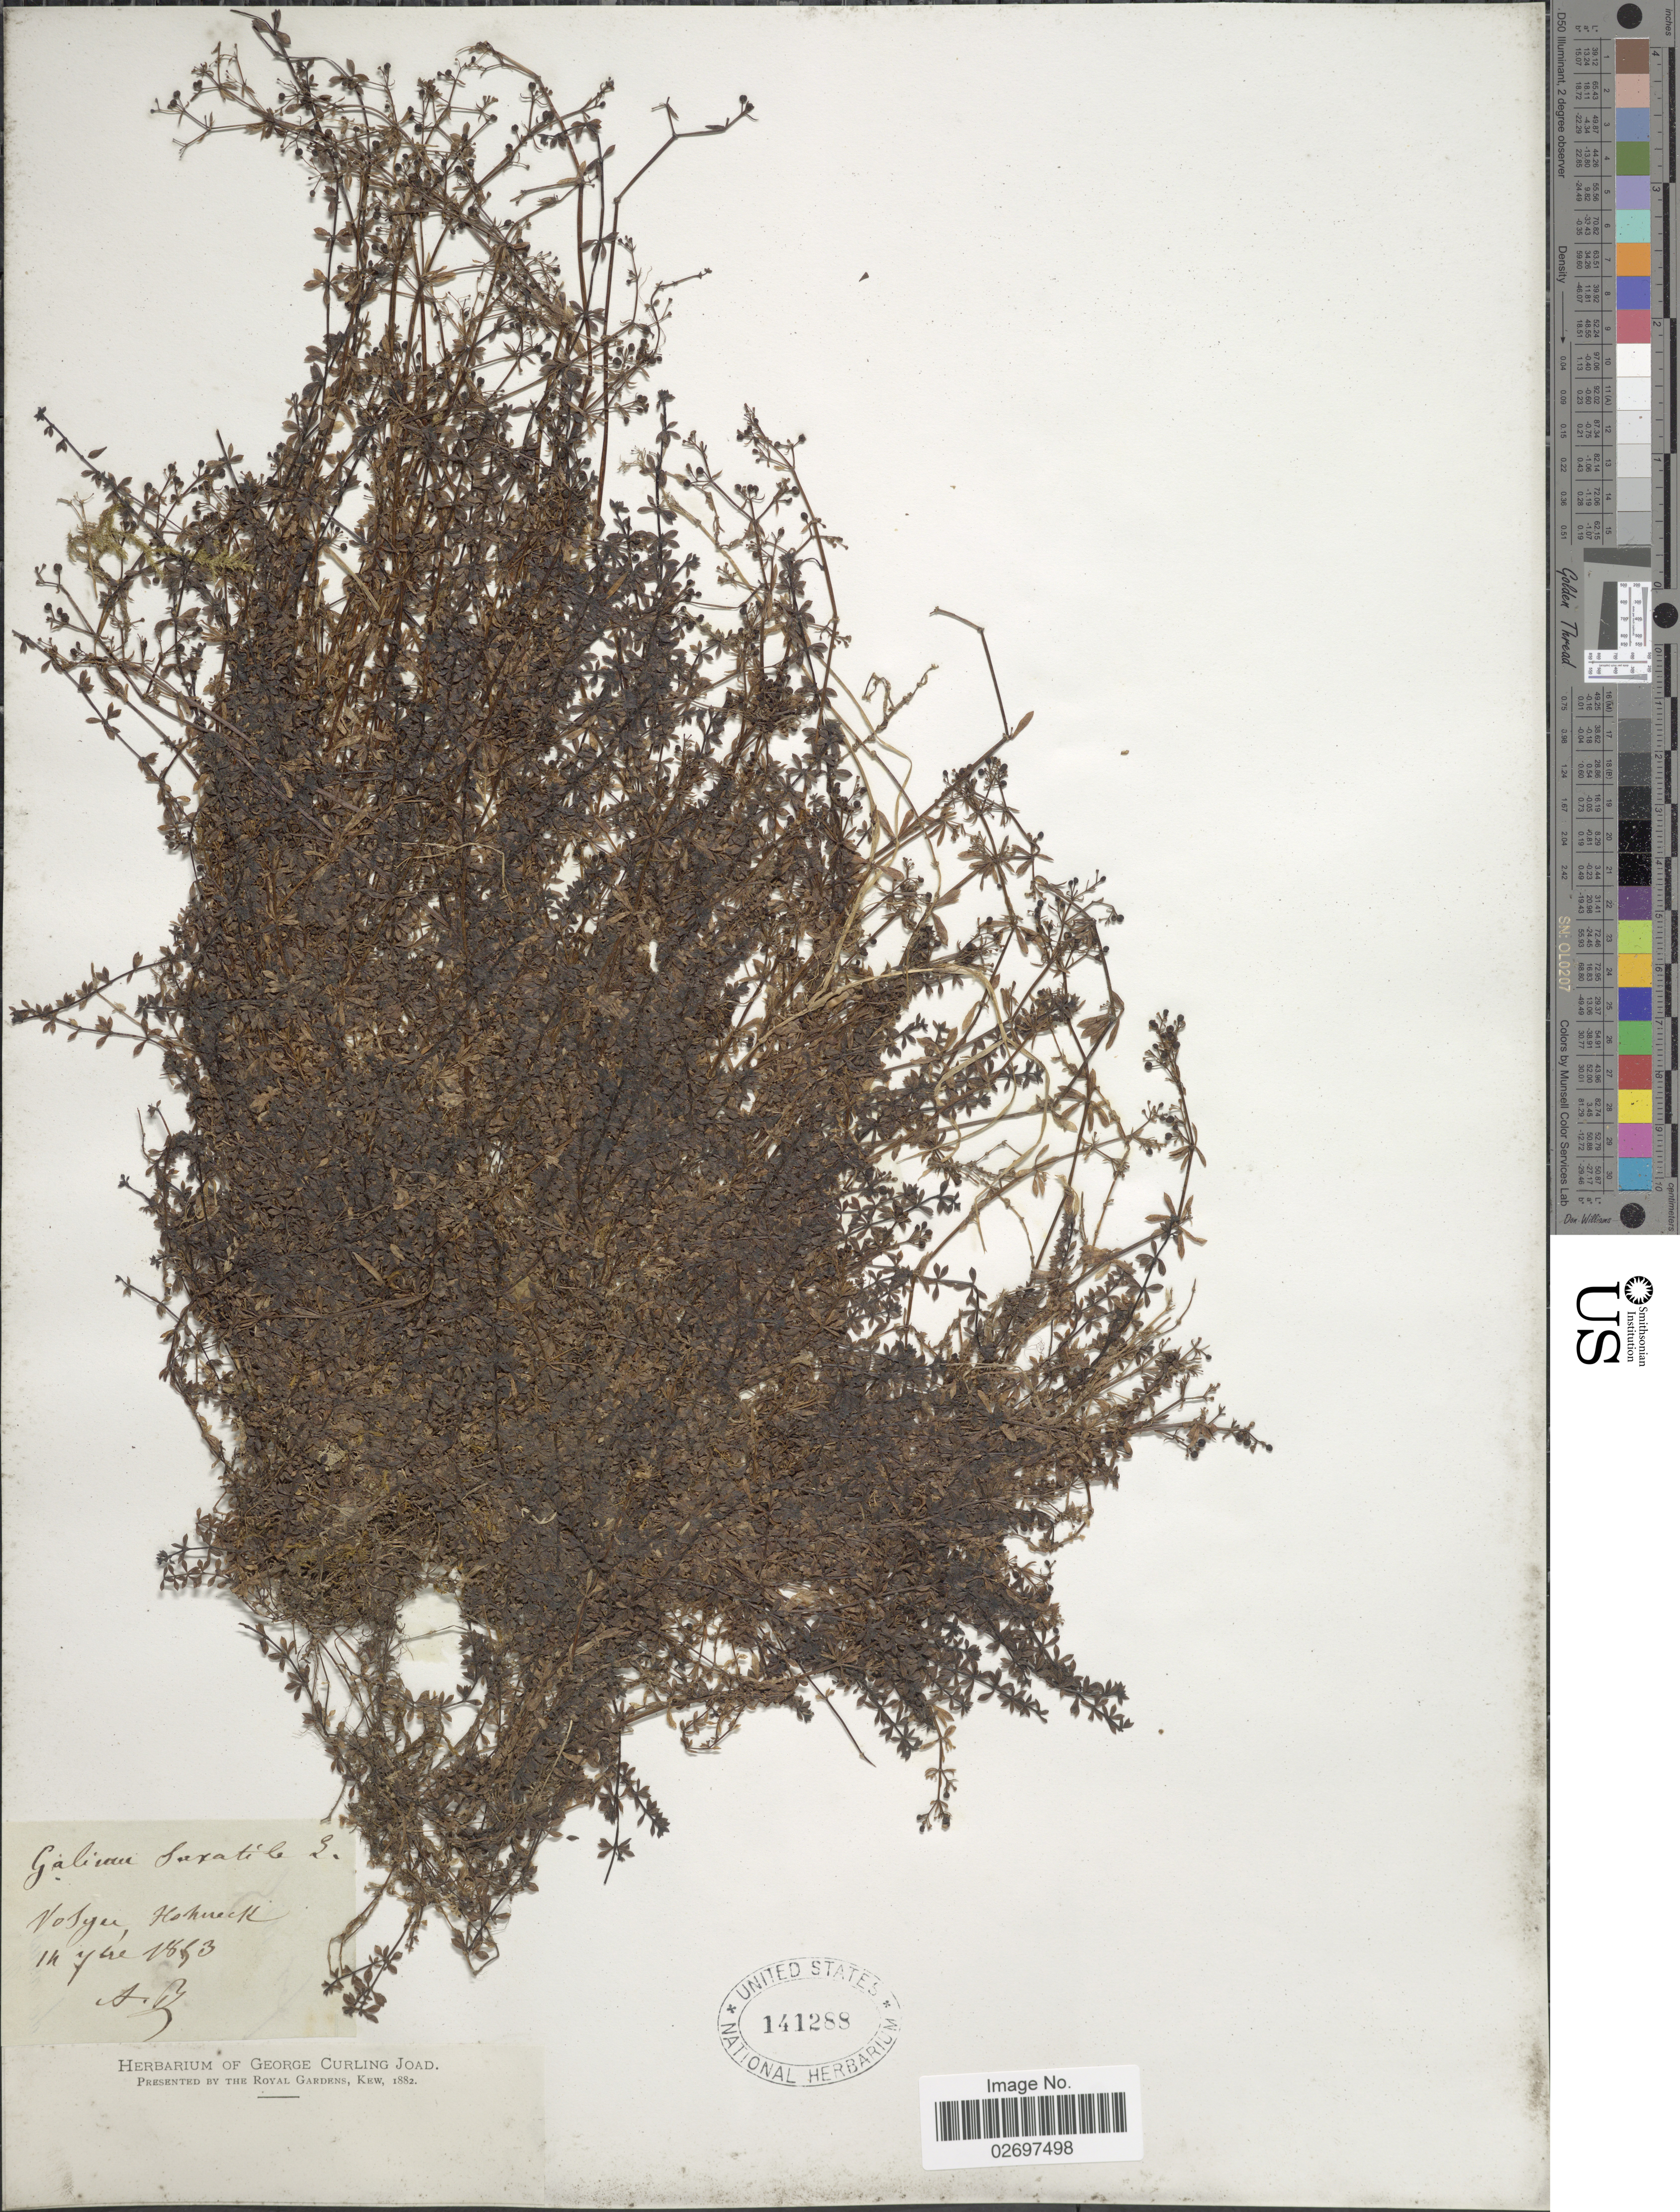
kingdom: Plantae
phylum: Tracheophyta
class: Magnoliopsida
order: Gentianales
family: Rubiaceae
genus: Galium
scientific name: Galium saxatile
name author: L.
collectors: A. B.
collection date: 1883-09-14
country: France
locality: Vosges, Hohneck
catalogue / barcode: US 141288